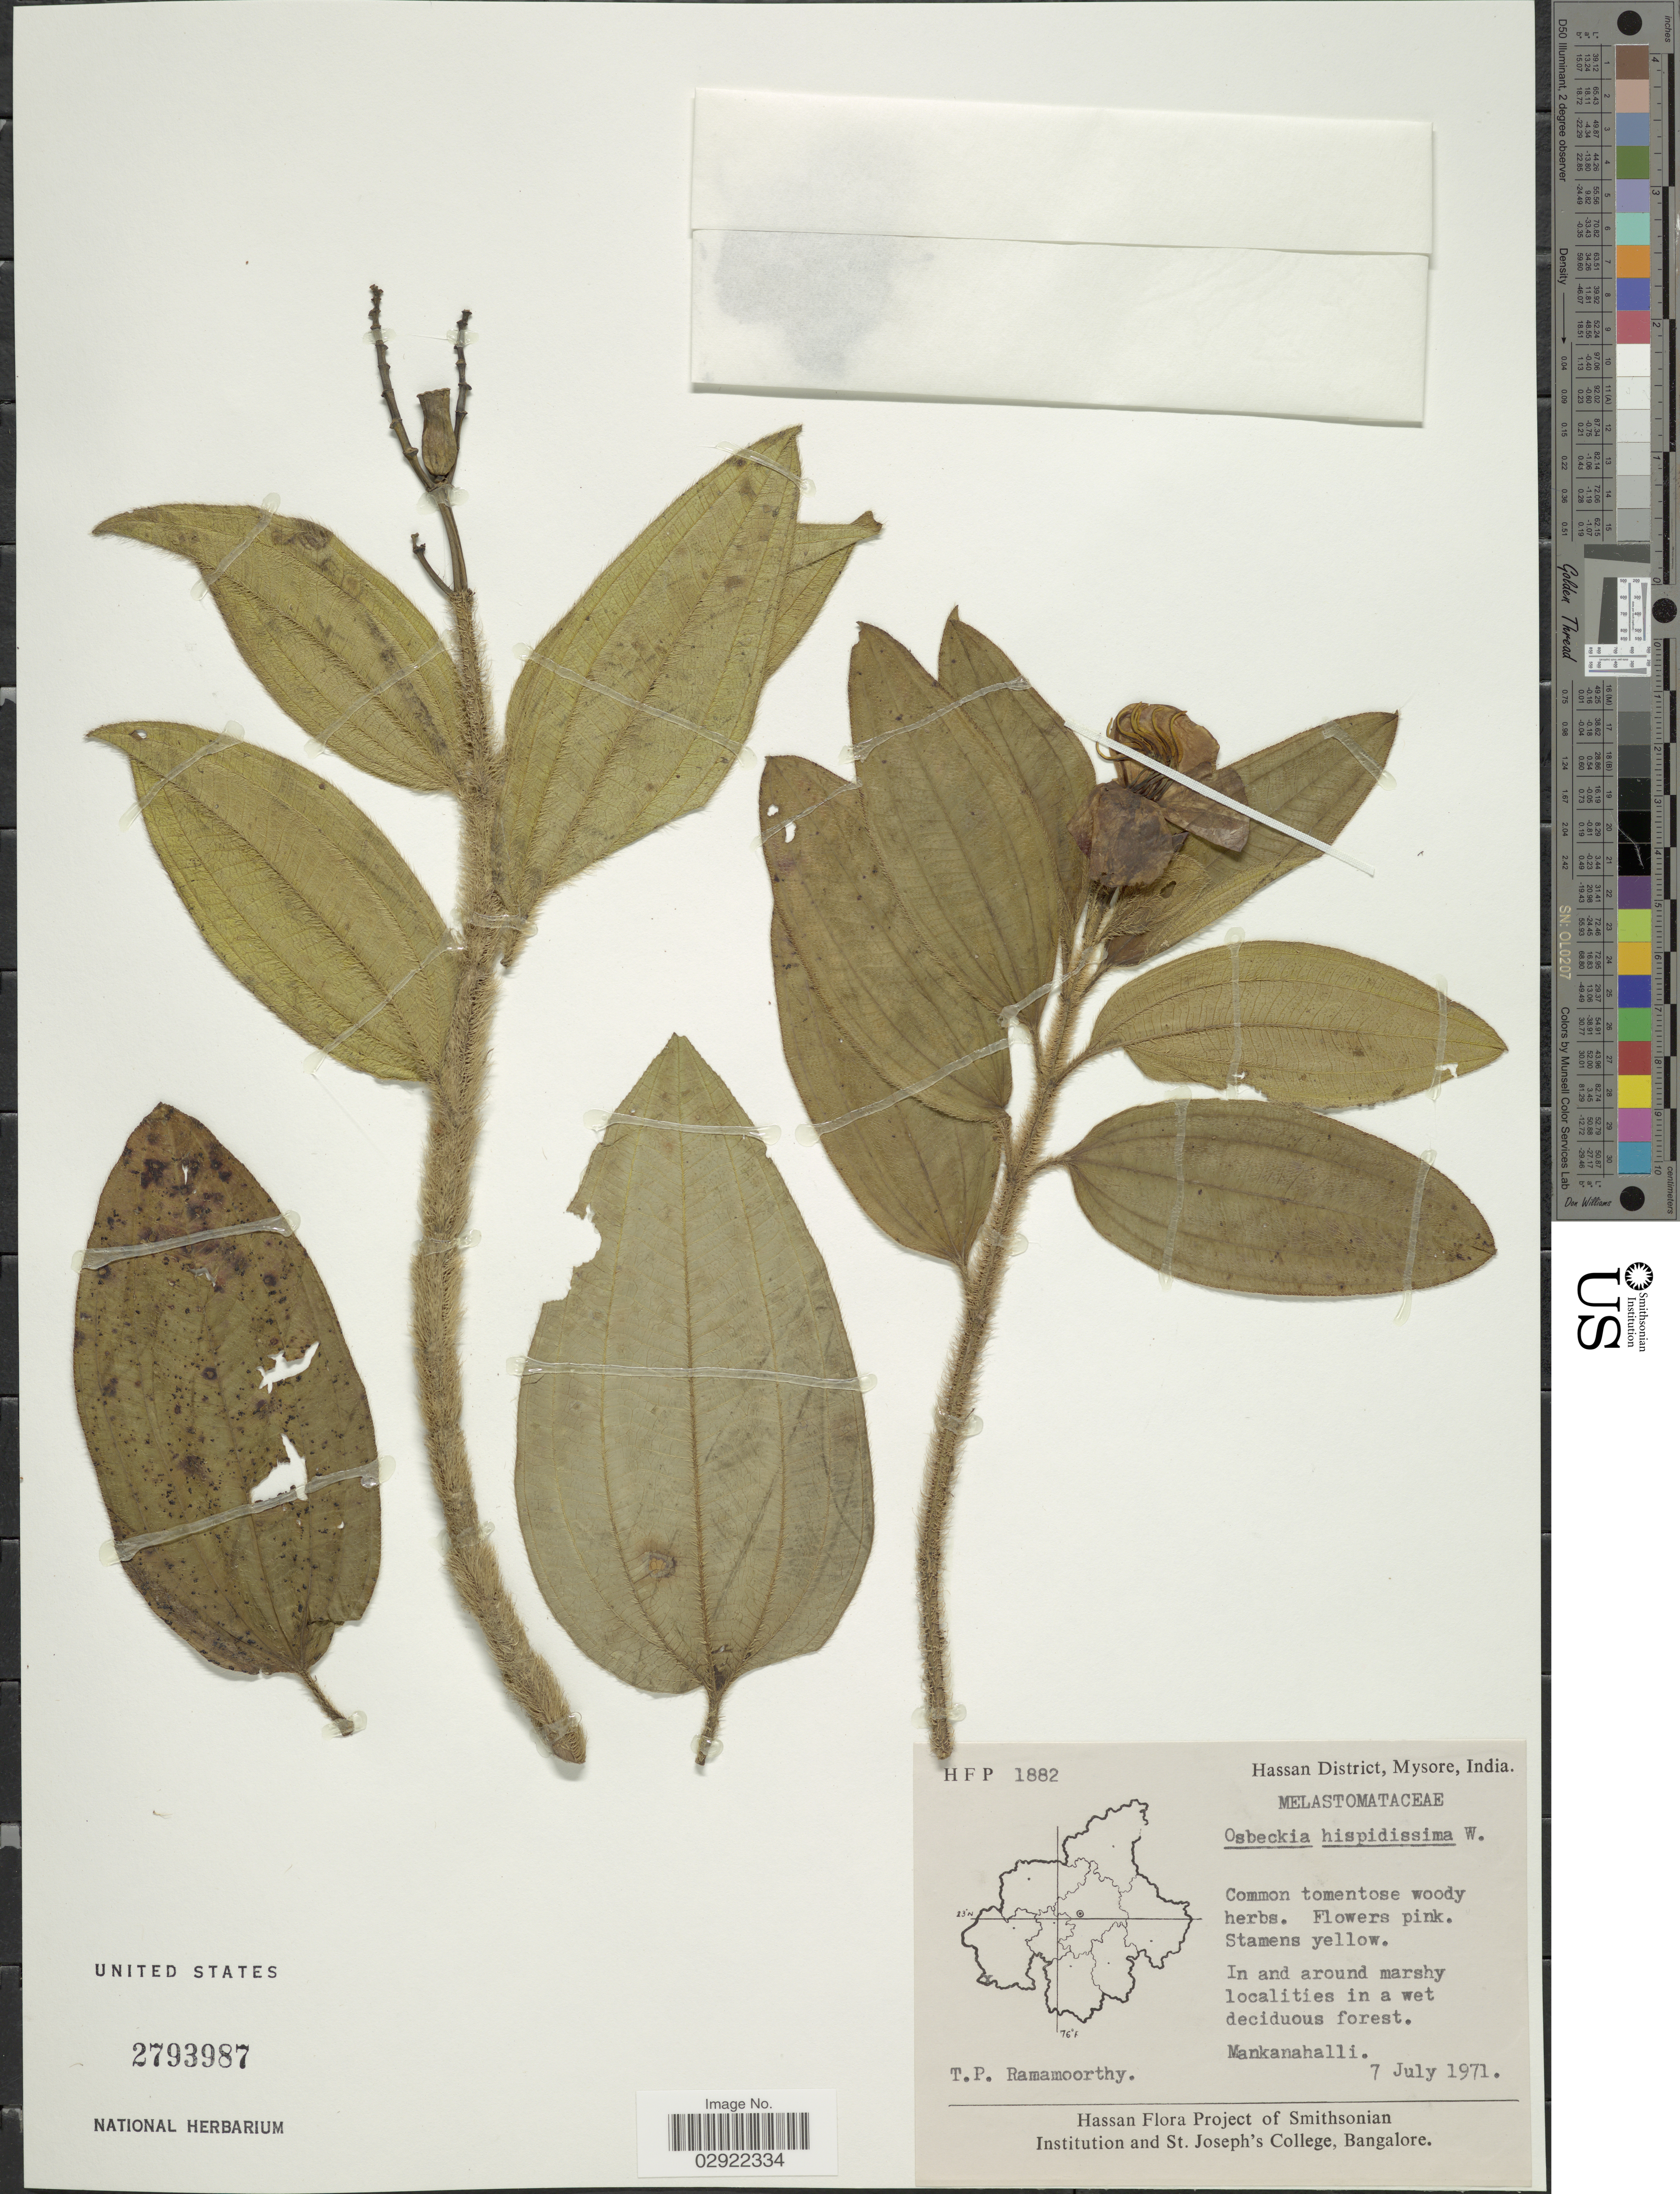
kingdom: Plantae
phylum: Tracheophyta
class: Magnoliopsida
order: Myrtales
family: Melastomataceae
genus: Osbeckia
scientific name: Osbeckia stellata var. hispidissima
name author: (Wight) C.Hansen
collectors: T. P. Ramamoorthy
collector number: HFP 1882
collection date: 1971-07-07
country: India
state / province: Karnataka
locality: Hassan District, Mysore. Mankanahalli.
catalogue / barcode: US 2793987